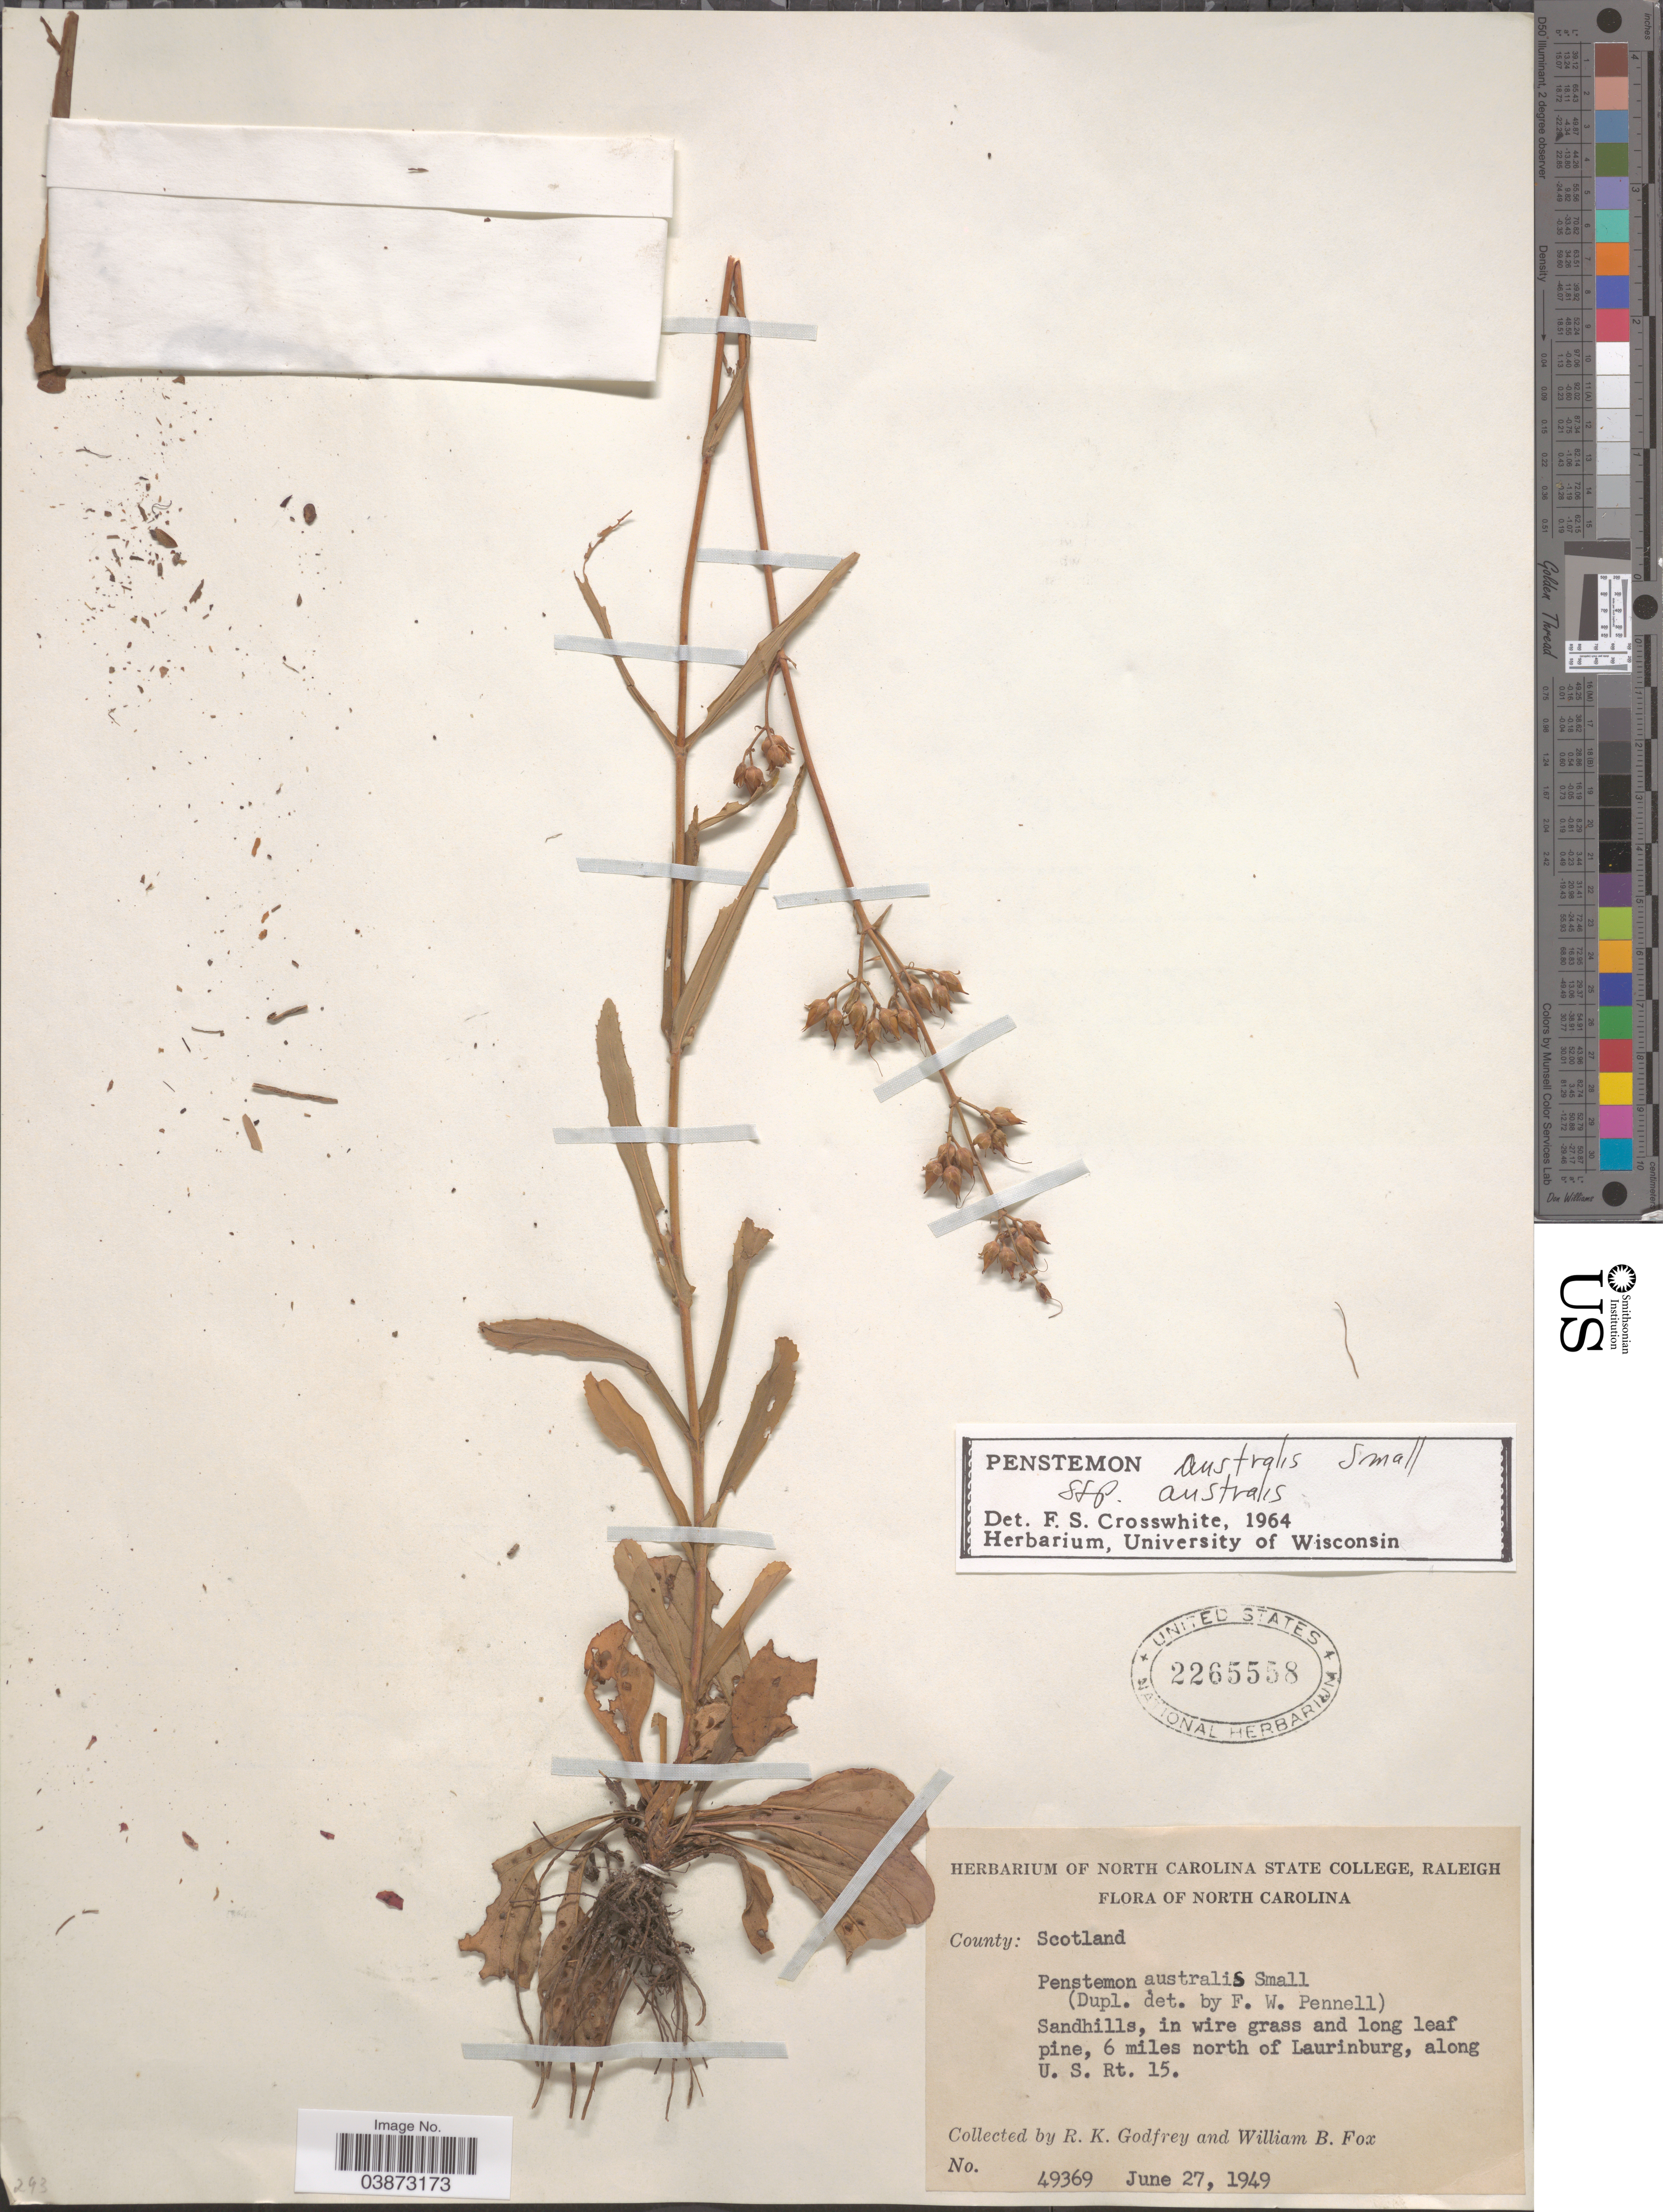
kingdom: Plantae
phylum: Tracheophyta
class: Magnoliopsida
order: Lamiales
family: Plantaginaceae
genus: Penstemon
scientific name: Penstemon australis subsp. australis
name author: Small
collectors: R. K. Godfrey & W. B. Fox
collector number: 49369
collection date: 1949-06-27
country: United States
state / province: North Carolina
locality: Sandhills, in wire grass and long leaf pine, 6 miles north of Laurinburg, along U.S. Rt. 15.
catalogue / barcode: US 2265558